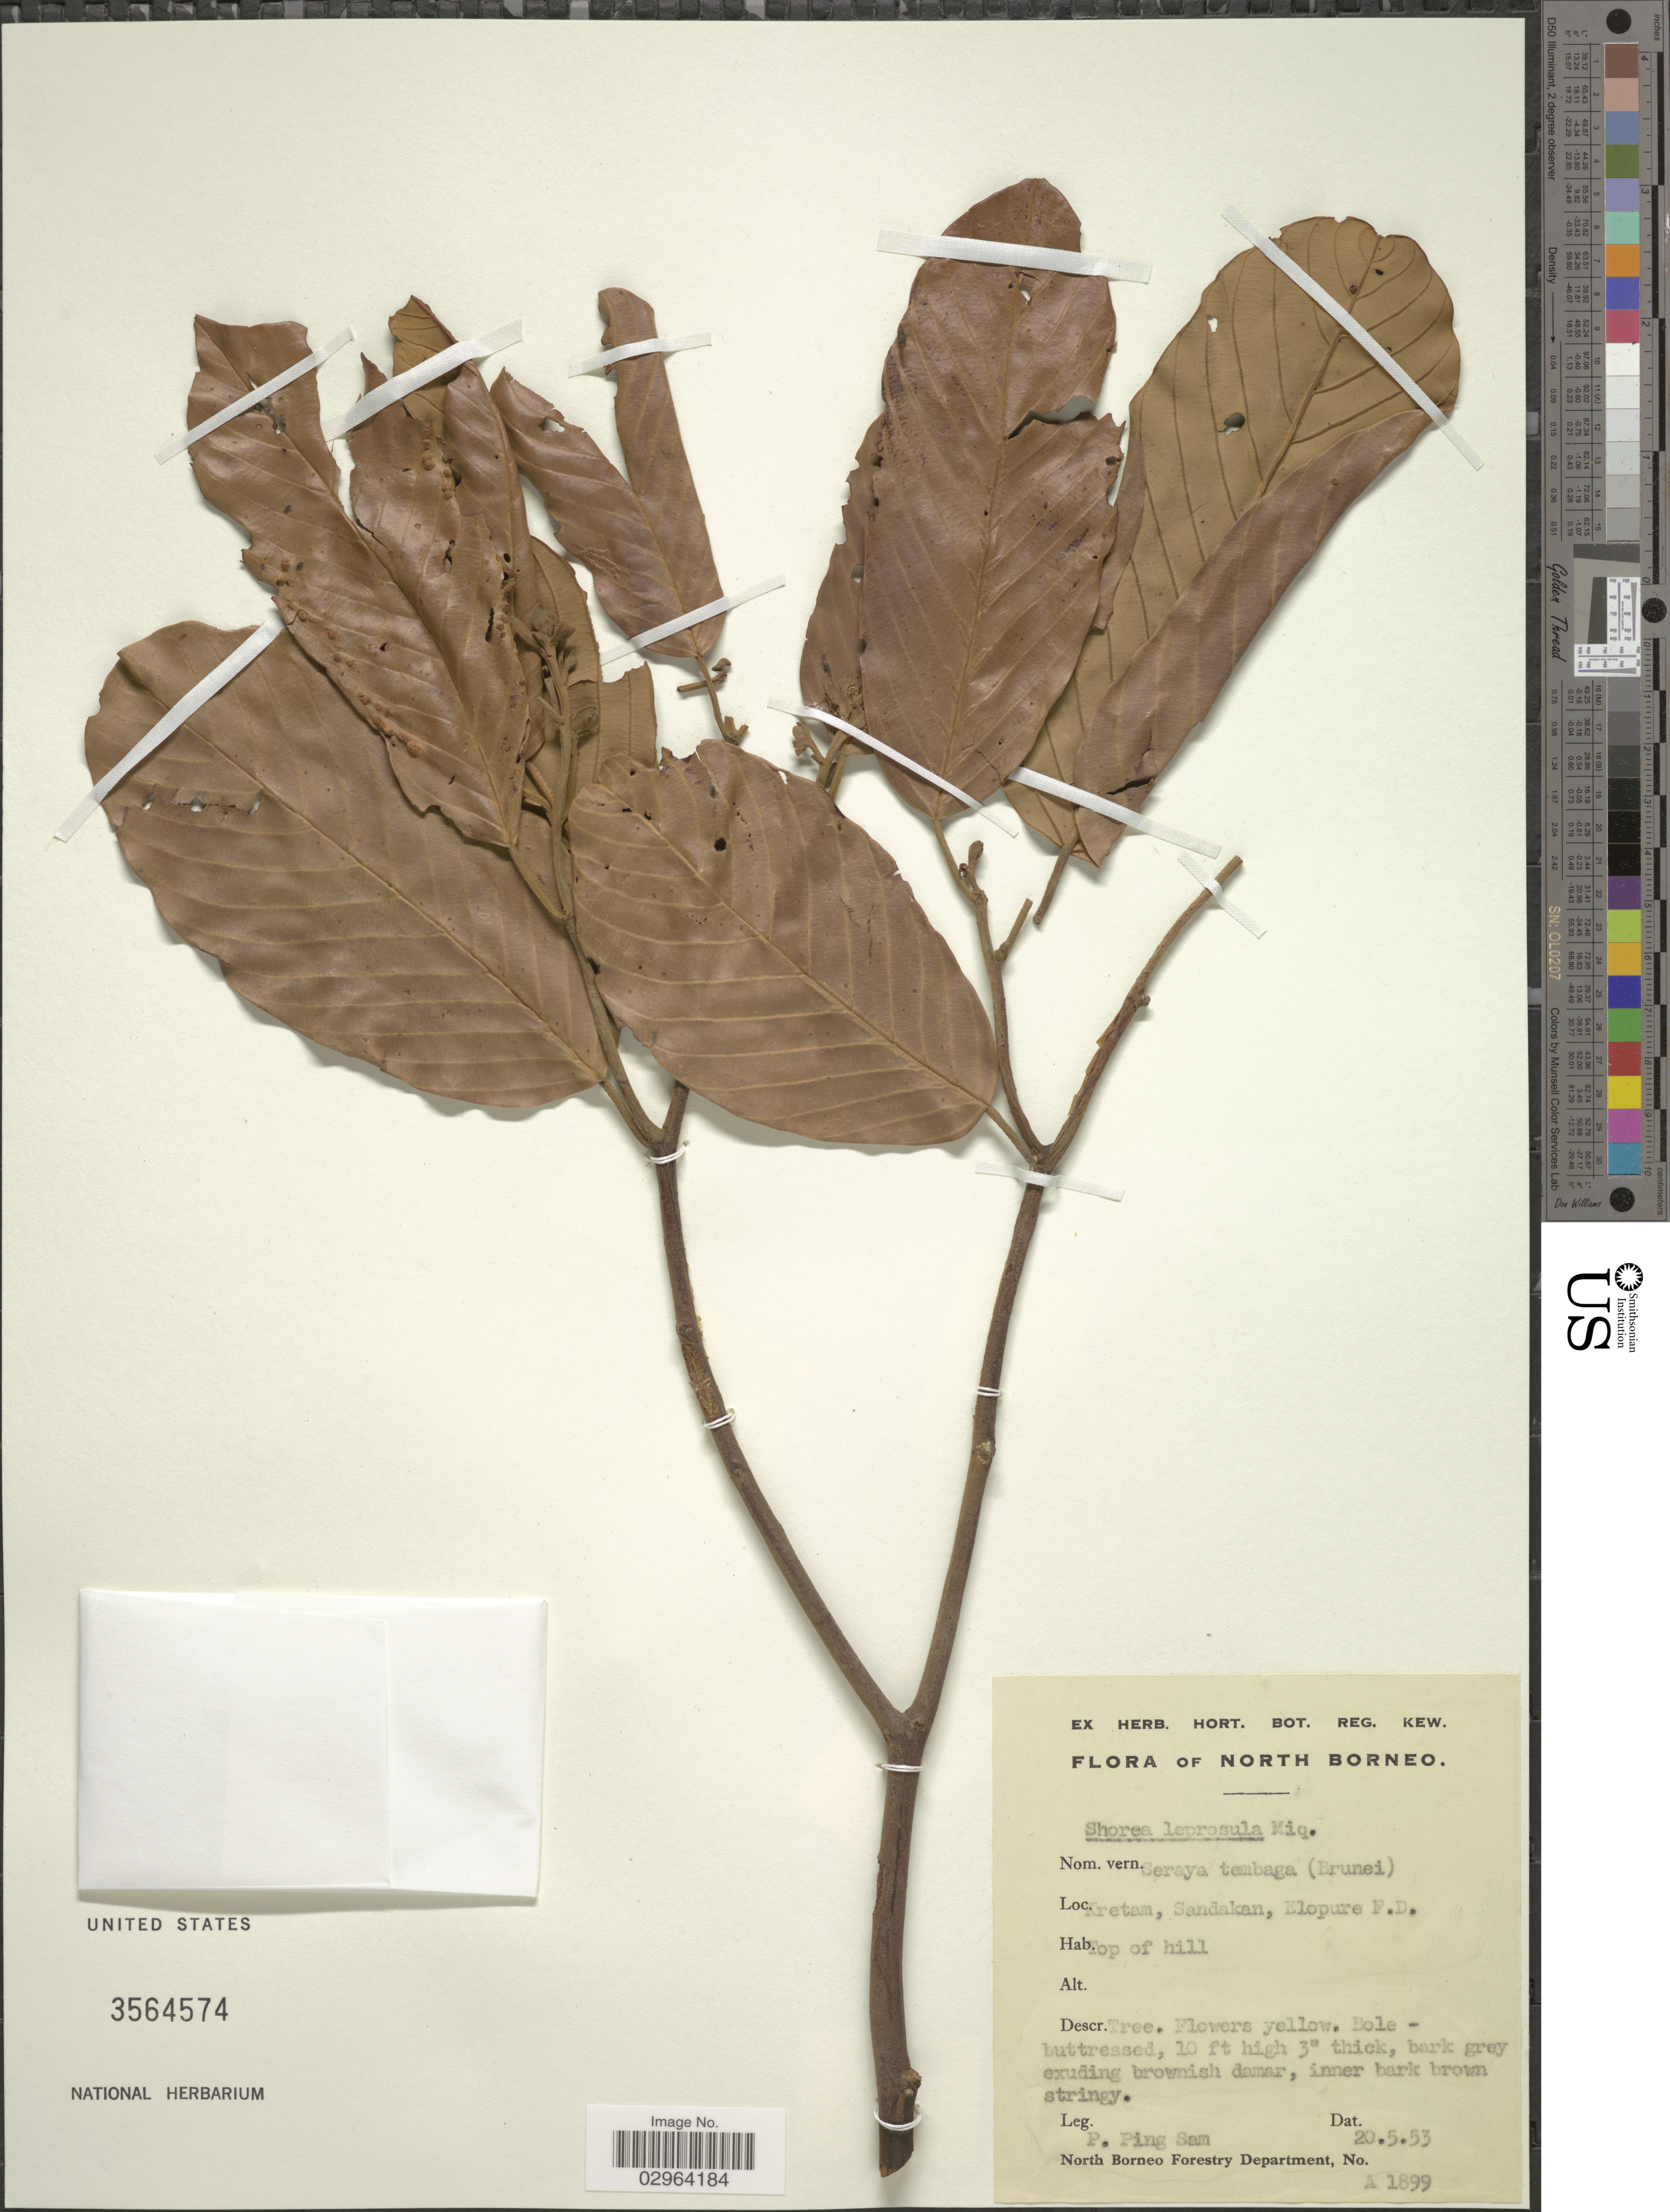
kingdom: Plantae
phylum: Tracheophyta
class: Magnoliopsida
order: Malvales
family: Dipterocarpaceae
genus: Rubroshorea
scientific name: Rubroshorea leprosula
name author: (Miq.) P.S. Ashton & J. Heck.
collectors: P.P. Sam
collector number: A1899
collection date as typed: Transcribed d/m/y: 20/5/53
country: Malaysia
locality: North Borneo. Kretam, Sandakan, Elopure F.D.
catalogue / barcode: US 3564574